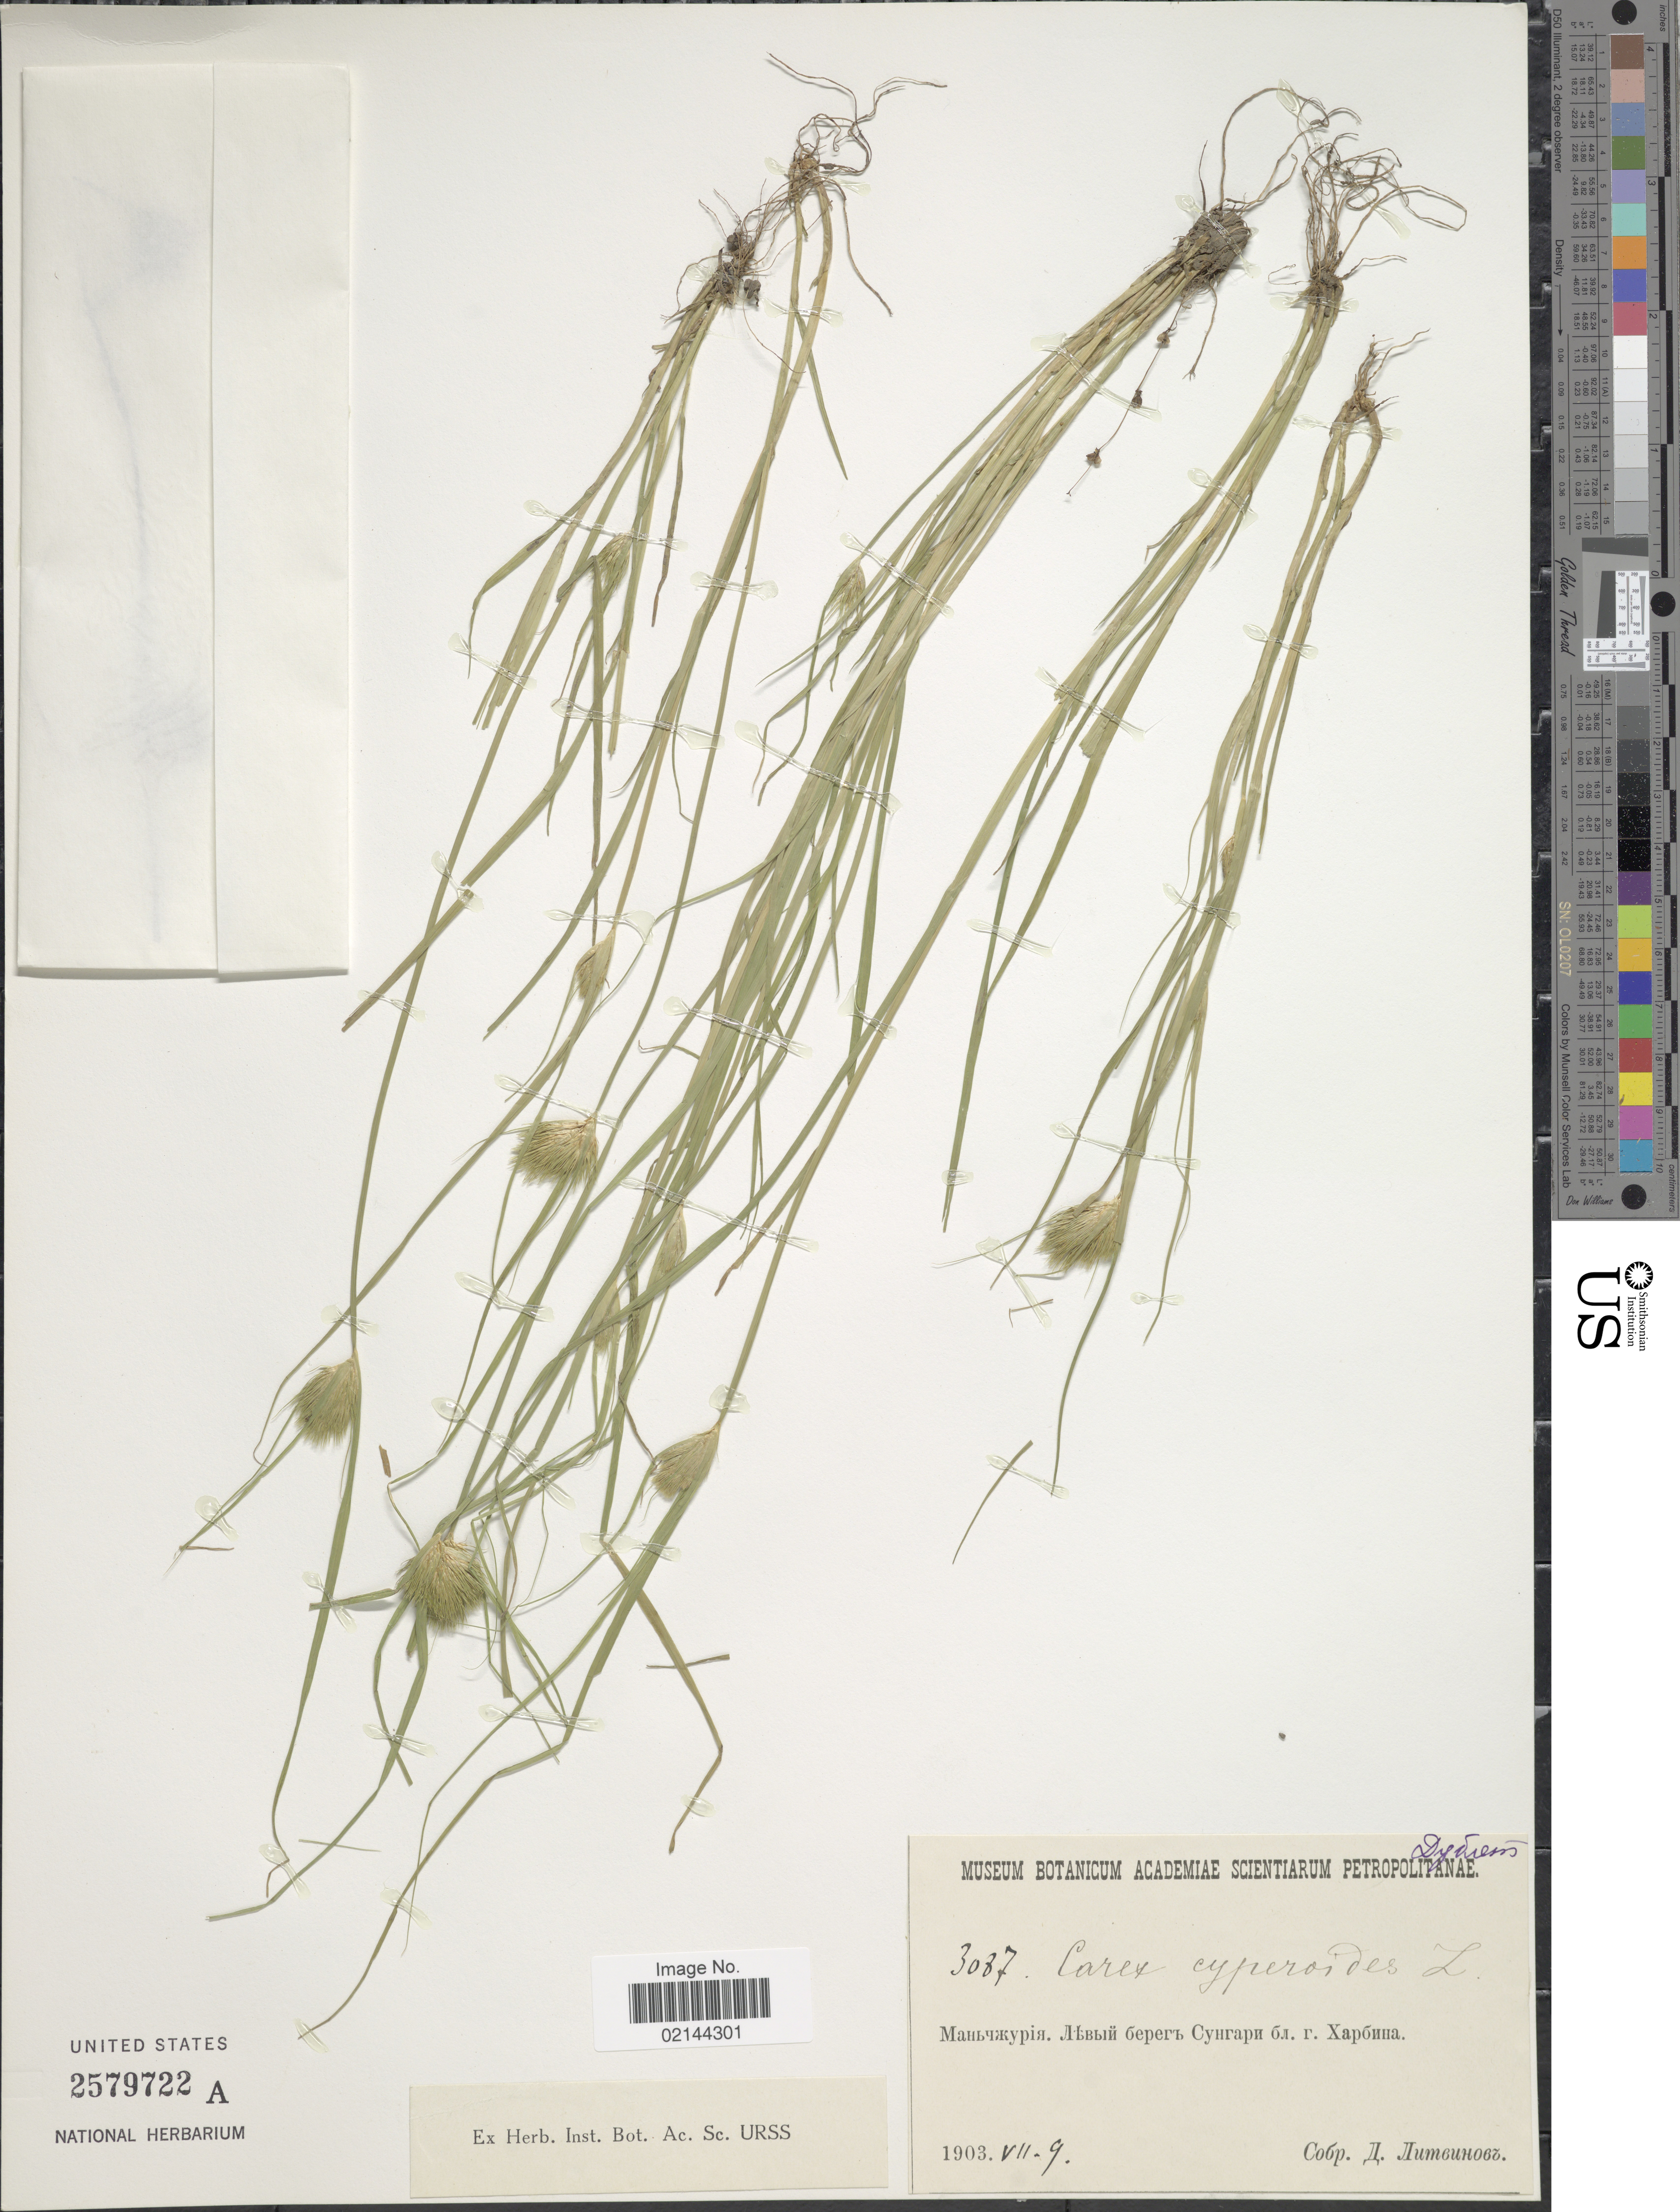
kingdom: Plantae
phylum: Tracheophyta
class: Liliopsida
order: Poales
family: Cyperaceae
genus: Carex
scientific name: Carex bohemica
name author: Schreb.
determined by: Strong, Mark T., (BOT), Smithsonian Institution - National Museum of Natural History (UNITED STATES)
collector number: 3087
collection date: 1903-07-09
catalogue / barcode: US 2579722A